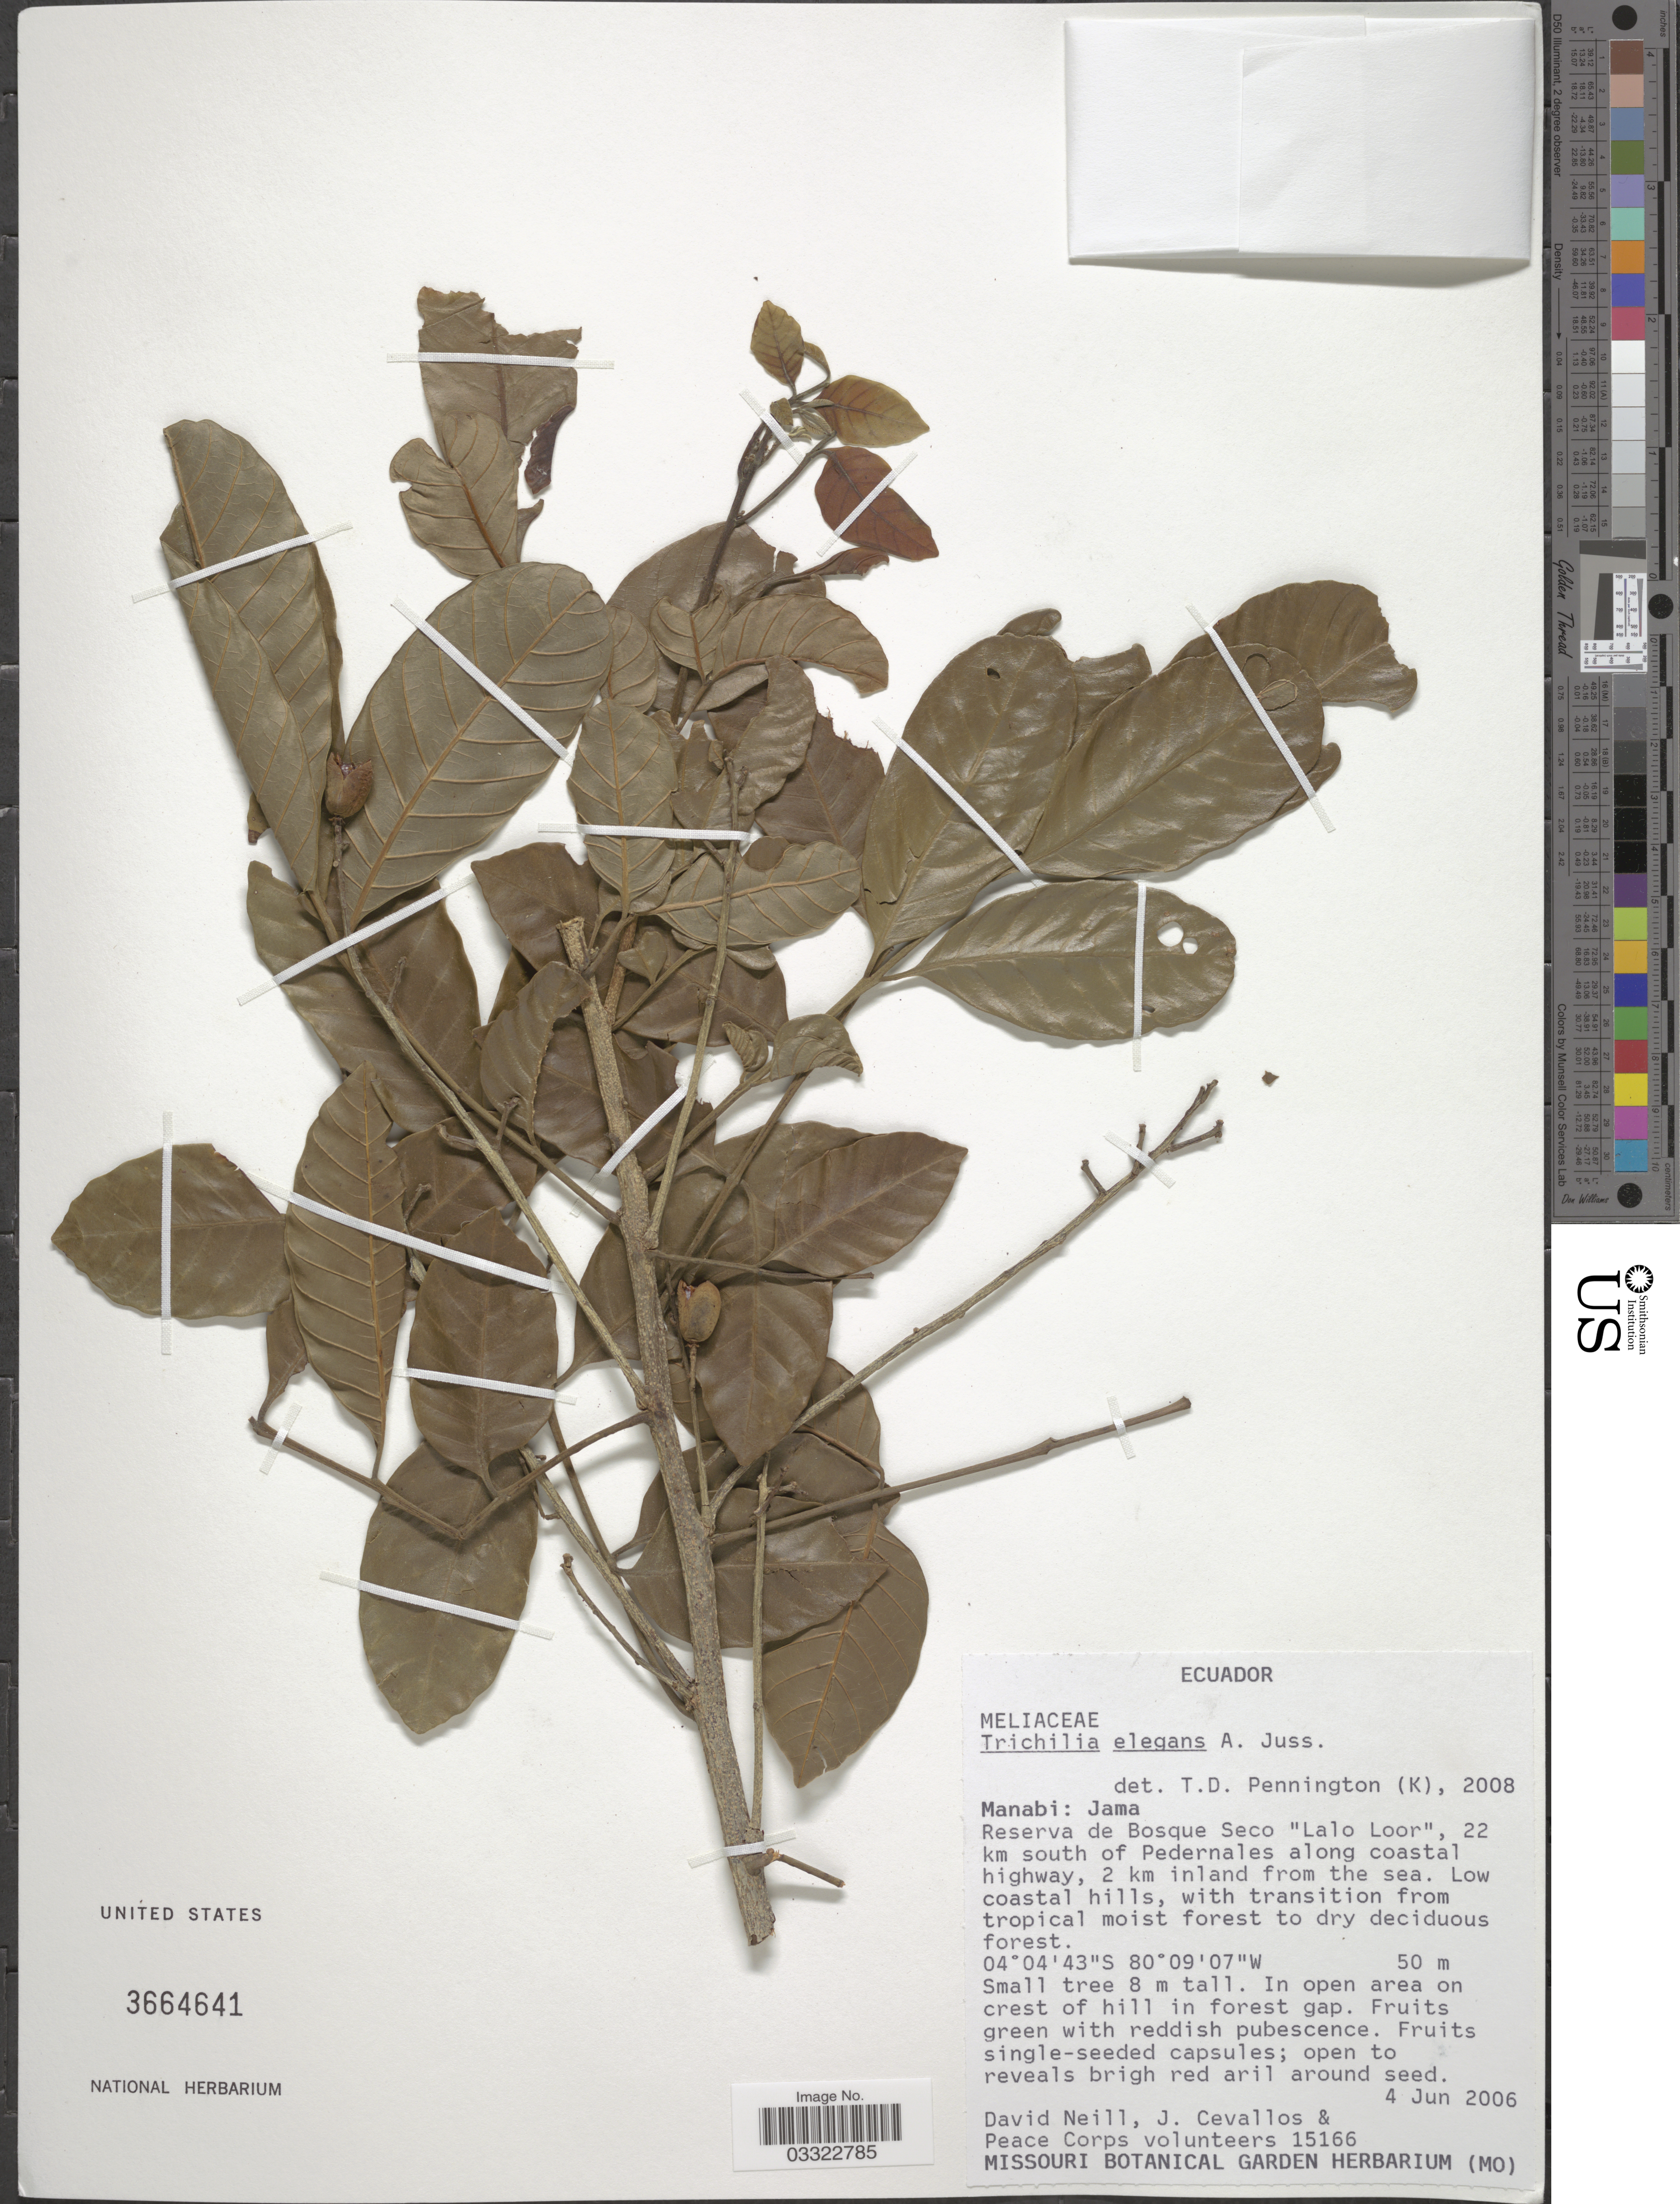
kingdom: Plantae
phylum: Tracheophyta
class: Magnoliopsida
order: Sapindales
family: Meliaceae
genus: Trichilia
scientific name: Trichilia elegans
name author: A. Juss.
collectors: D. Neill, J. Cevallos & Peace Corps volunteers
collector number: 15166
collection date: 2006-06-04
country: Ecuador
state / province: Manabí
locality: Jama. Reserva de Bosque Seco "Lalo Loor", 22 km south of Pedernales along coastal highway, 2 km inland from the sea.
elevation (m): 50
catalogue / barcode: US 3664641